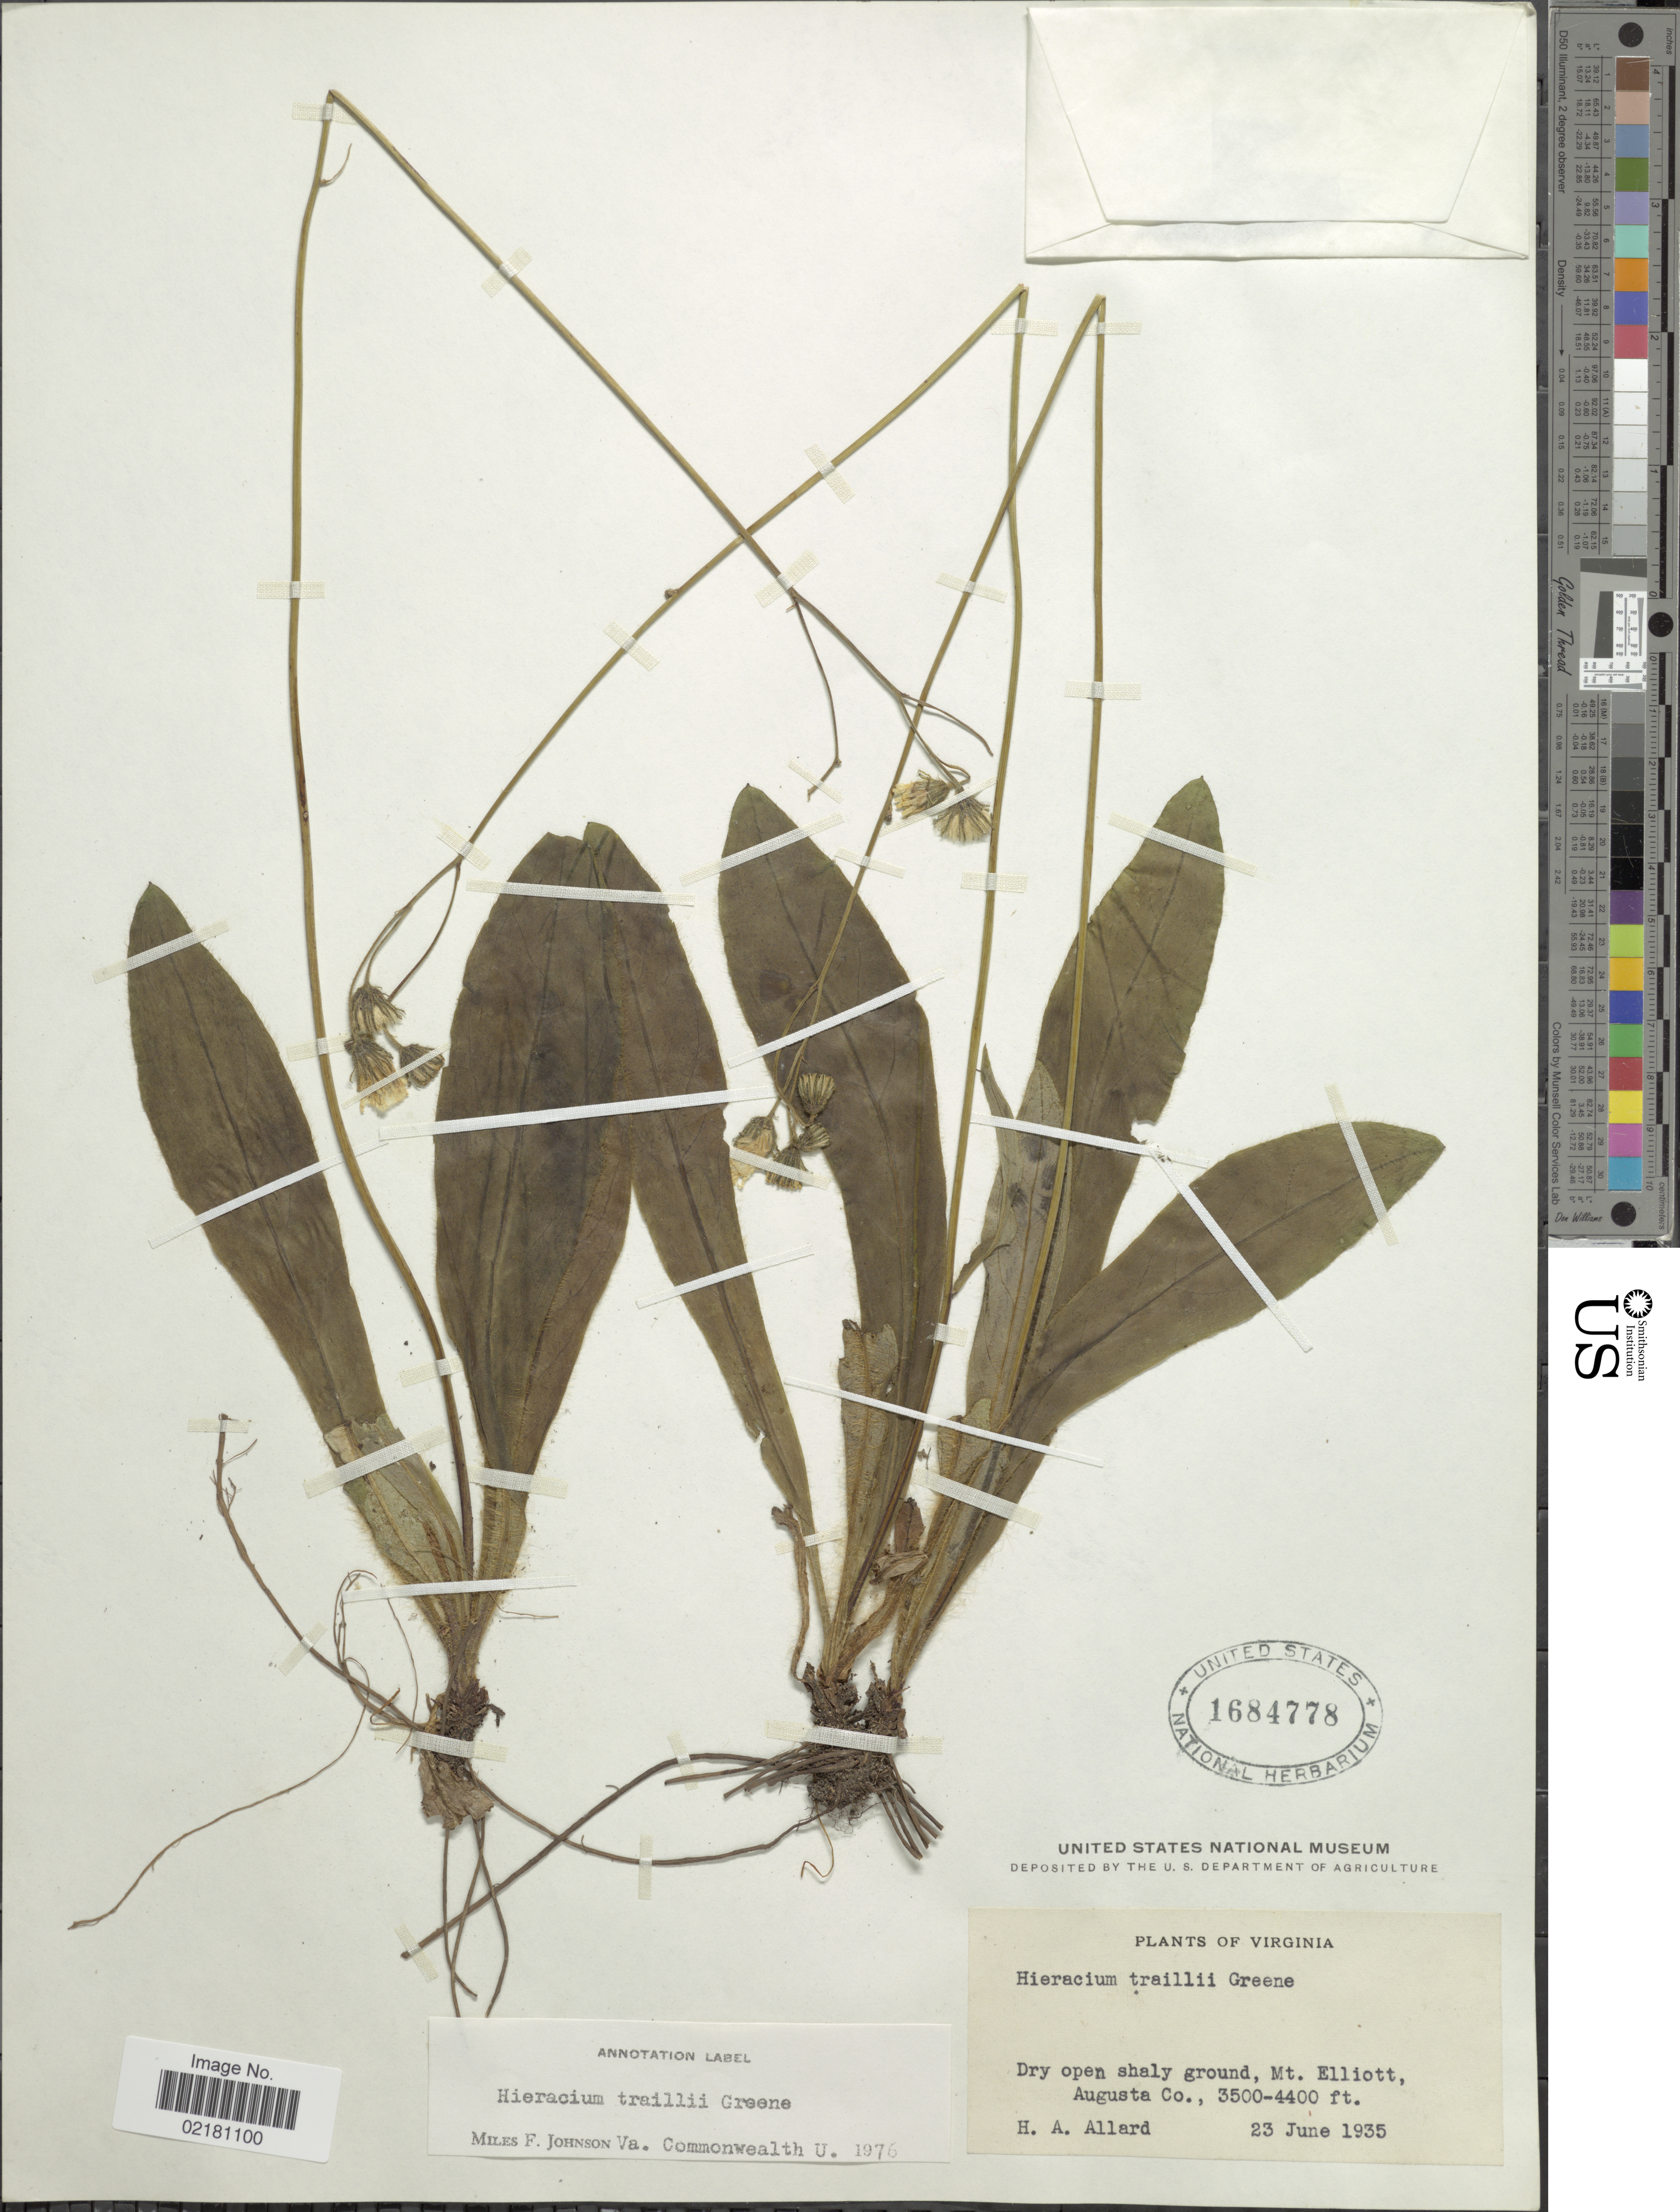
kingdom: Plantae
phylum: Tracheophyta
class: Magnoliopsida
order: Asterales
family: Asteraceae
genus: Hieracium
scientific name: Hieracium traillii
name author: Greene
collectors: H. A. Allard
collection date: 1935-06-23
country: United States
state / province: Virginia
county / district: Augusta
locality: Dry open shaly ground, Mt. Elliott, Augusta Co.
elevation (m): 1067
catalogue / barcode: US 1684778